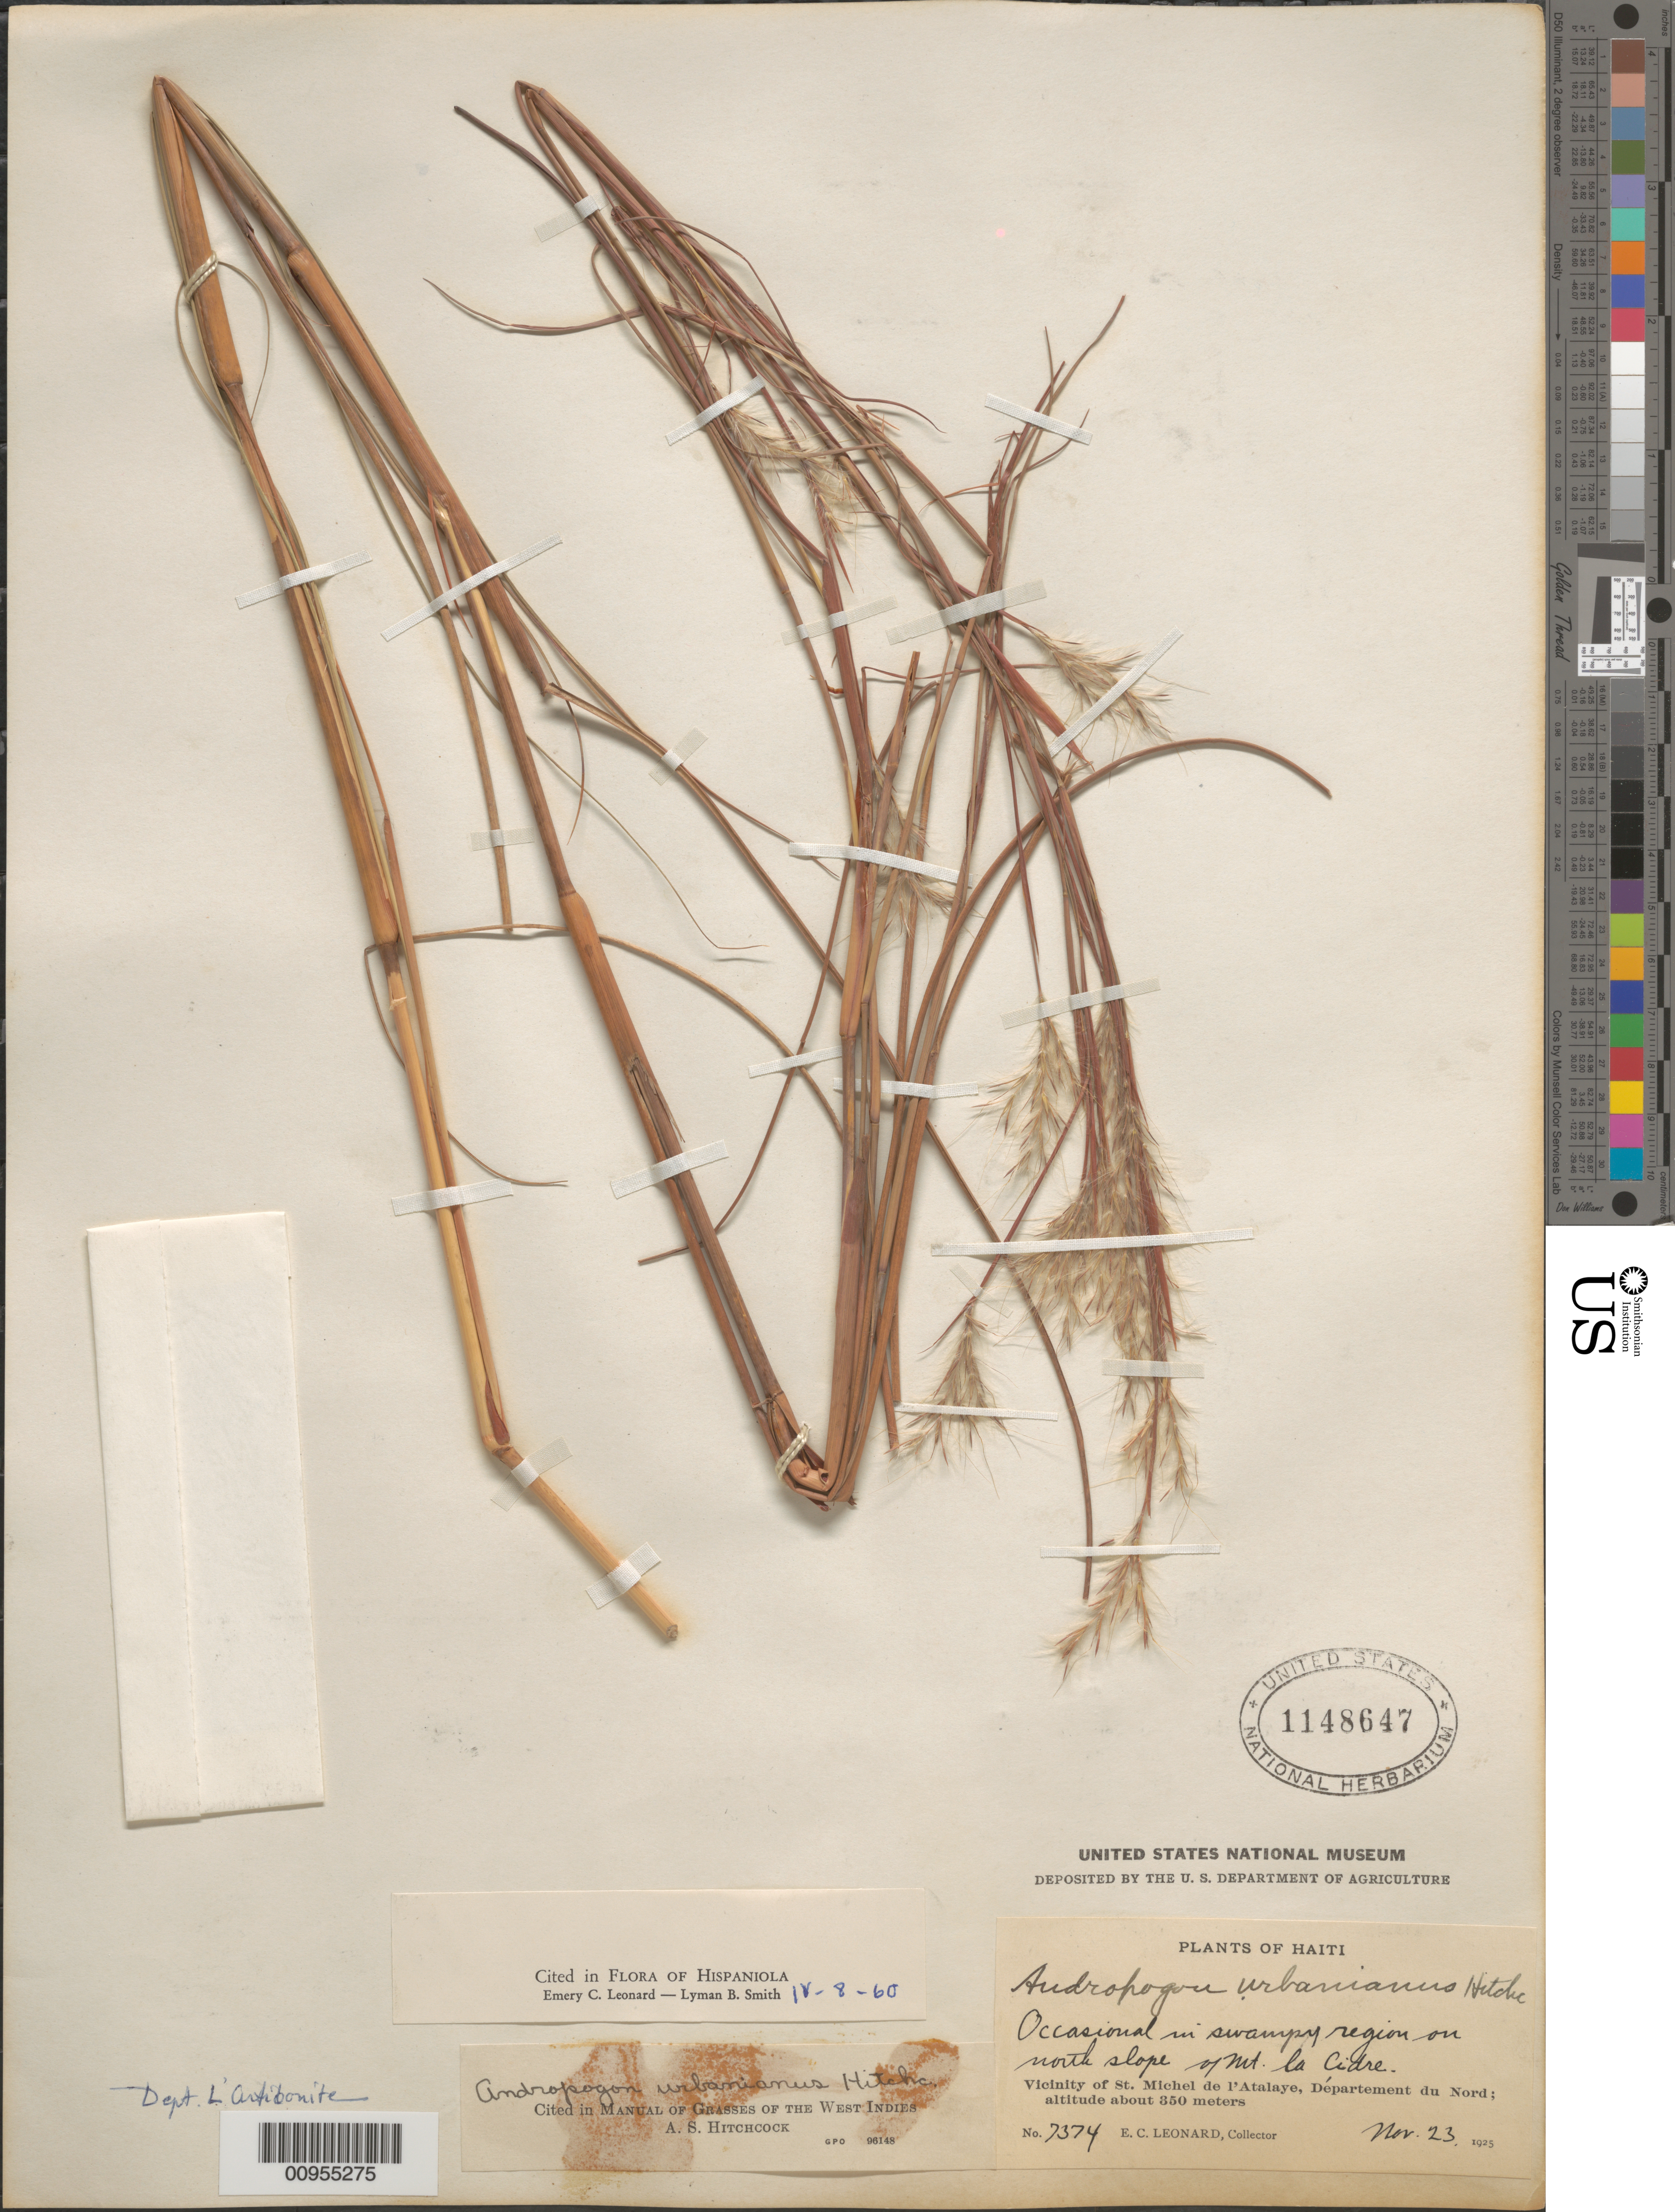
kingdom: Plantae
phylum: Tracheophyta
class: Liliopsida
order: Poales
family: Poaceae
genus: Andropogon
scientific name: Andropogon urbanianus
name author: Hitchc.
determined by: Leonard, E. S.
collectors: E. C. Leonard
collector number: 7374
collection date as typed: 23 Nov 1925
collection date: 1925-11-23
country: Haiti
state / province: Nord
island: Hispaniola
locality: vicinity of St. Michel de l'Atalaye.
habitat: Swampy region on north slope of Mt. La Cidre.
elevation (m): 350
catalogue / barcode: US 1148647